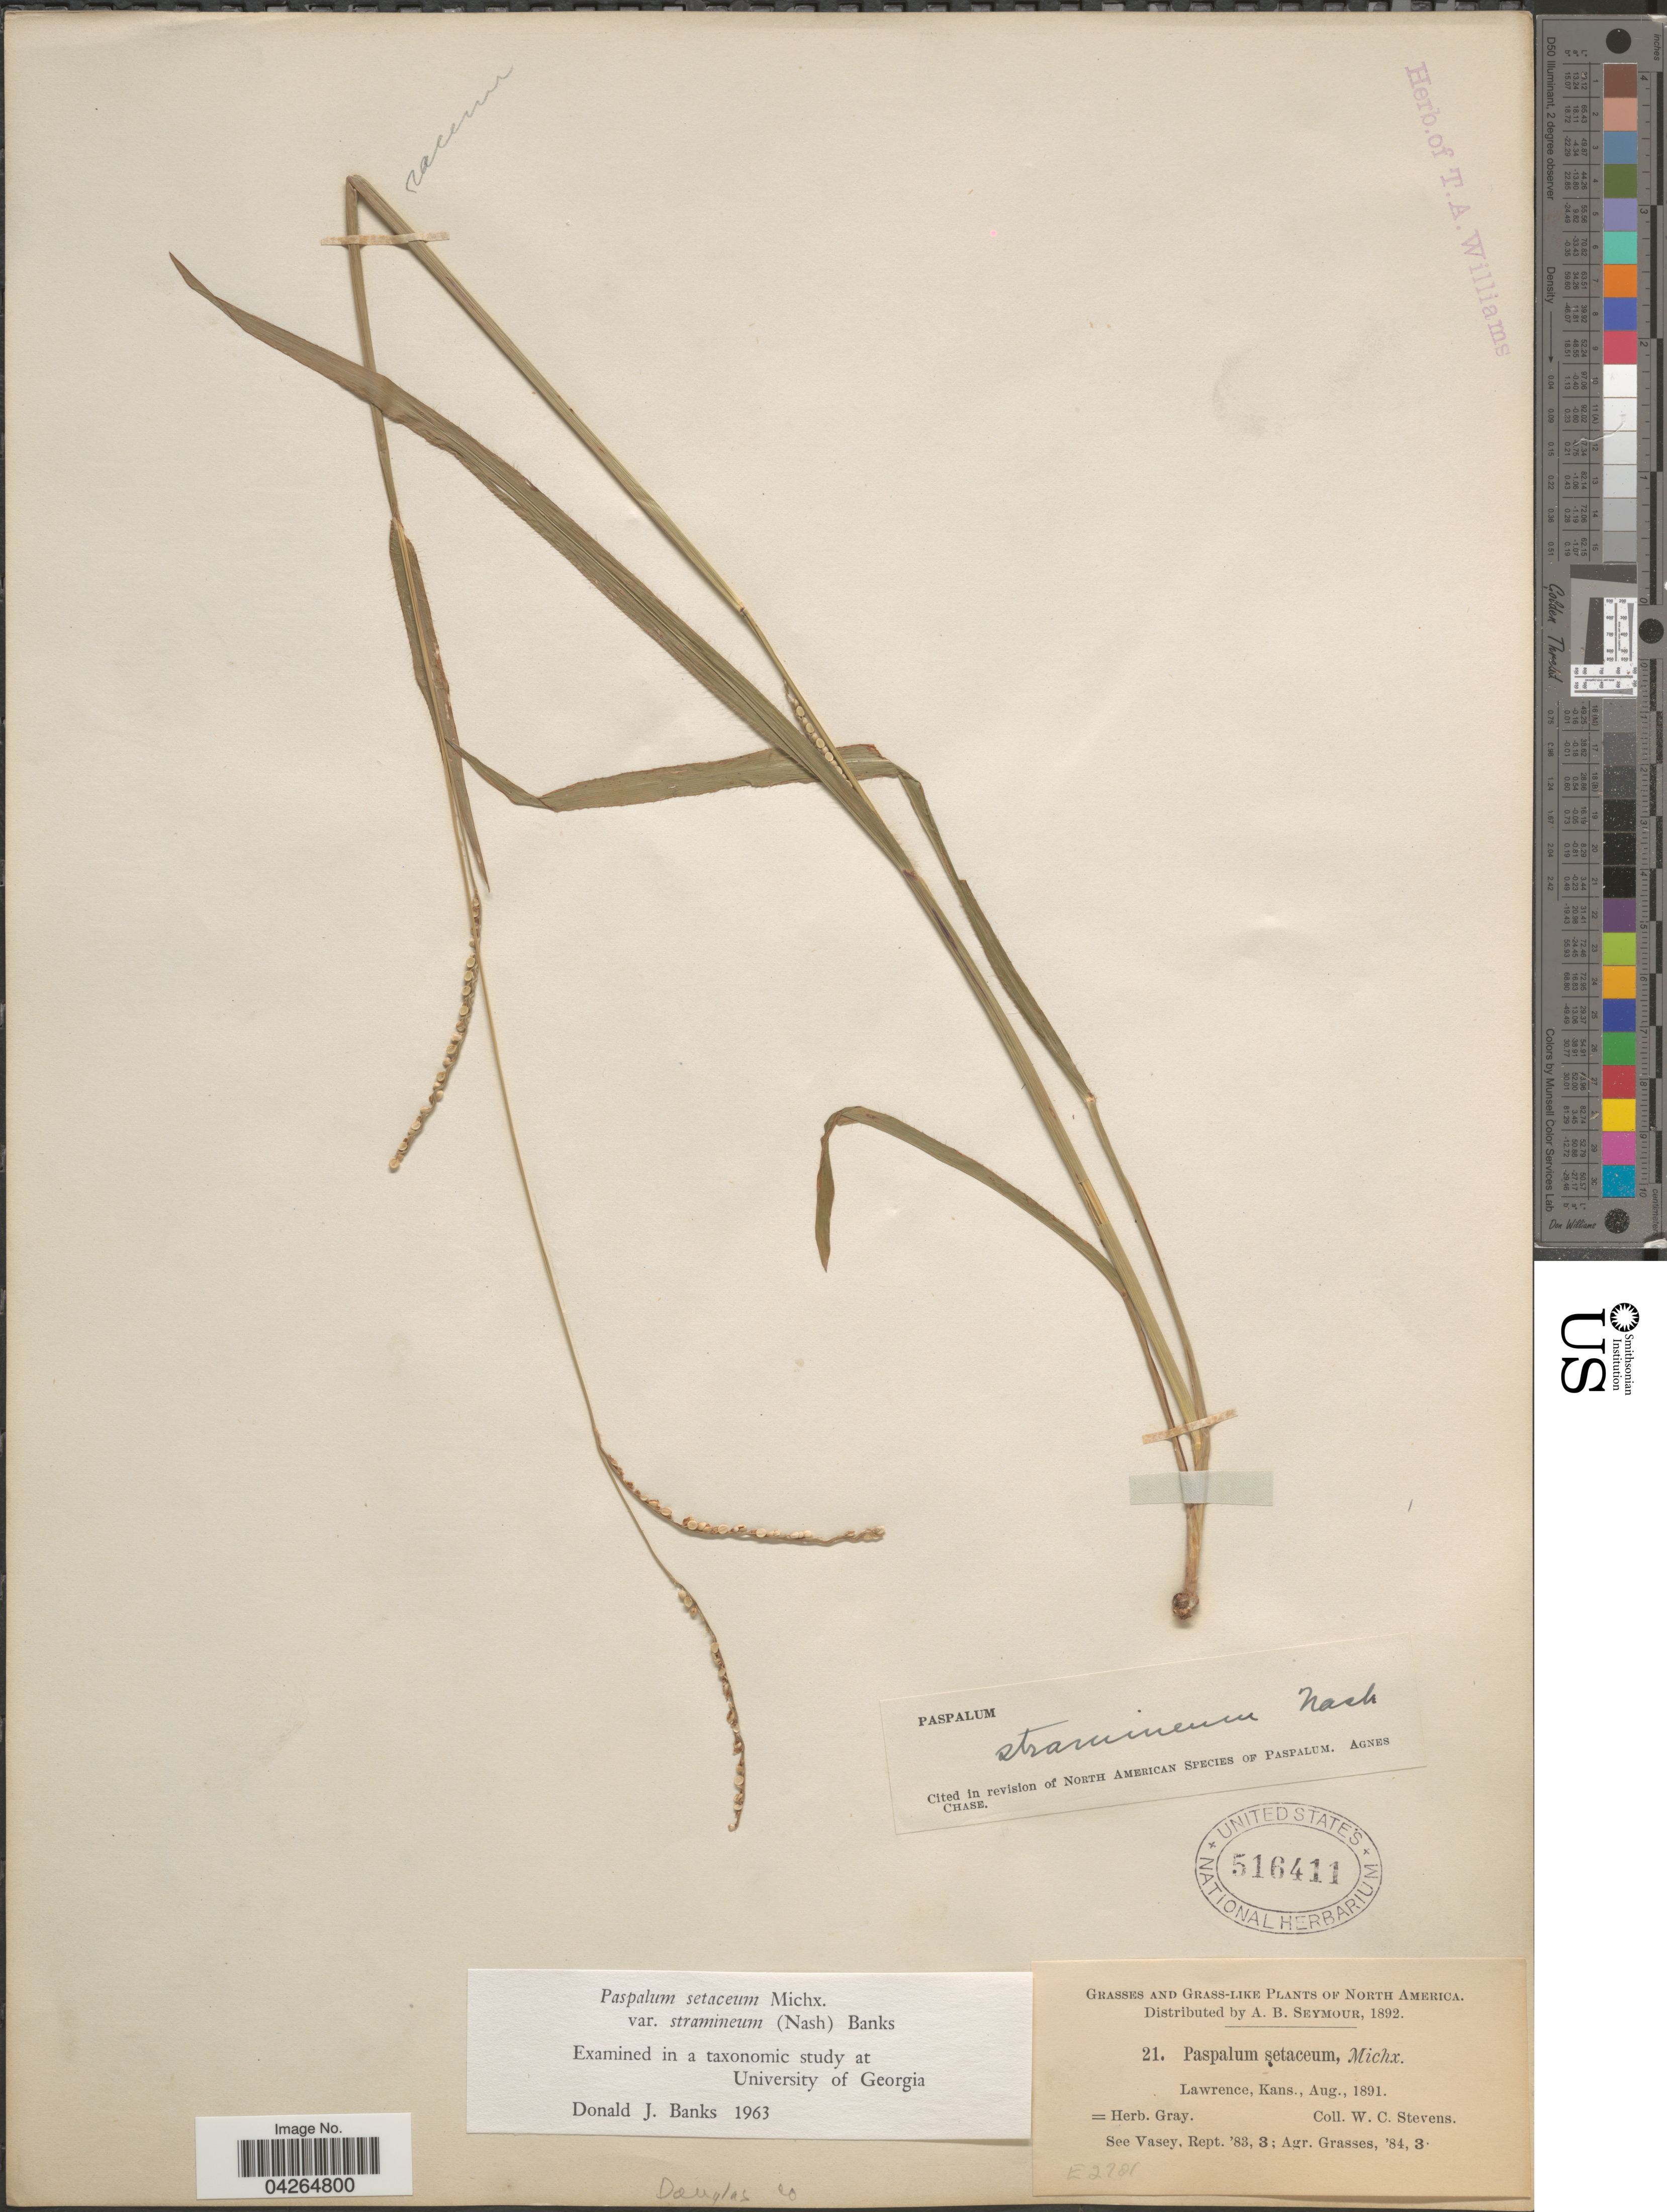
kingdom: Plantae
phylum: Tracheophyta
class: Liliopsida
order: Poales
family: Poaceae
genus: Paspalum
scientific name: Paspalum setaceum var. stramineum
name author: (Nash) D.J. Banks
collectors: W. C. Stevens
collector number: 21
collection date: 1891-08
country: United States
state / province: Kansas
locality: Lawrence. Douglas Co.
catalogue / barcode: US 516411